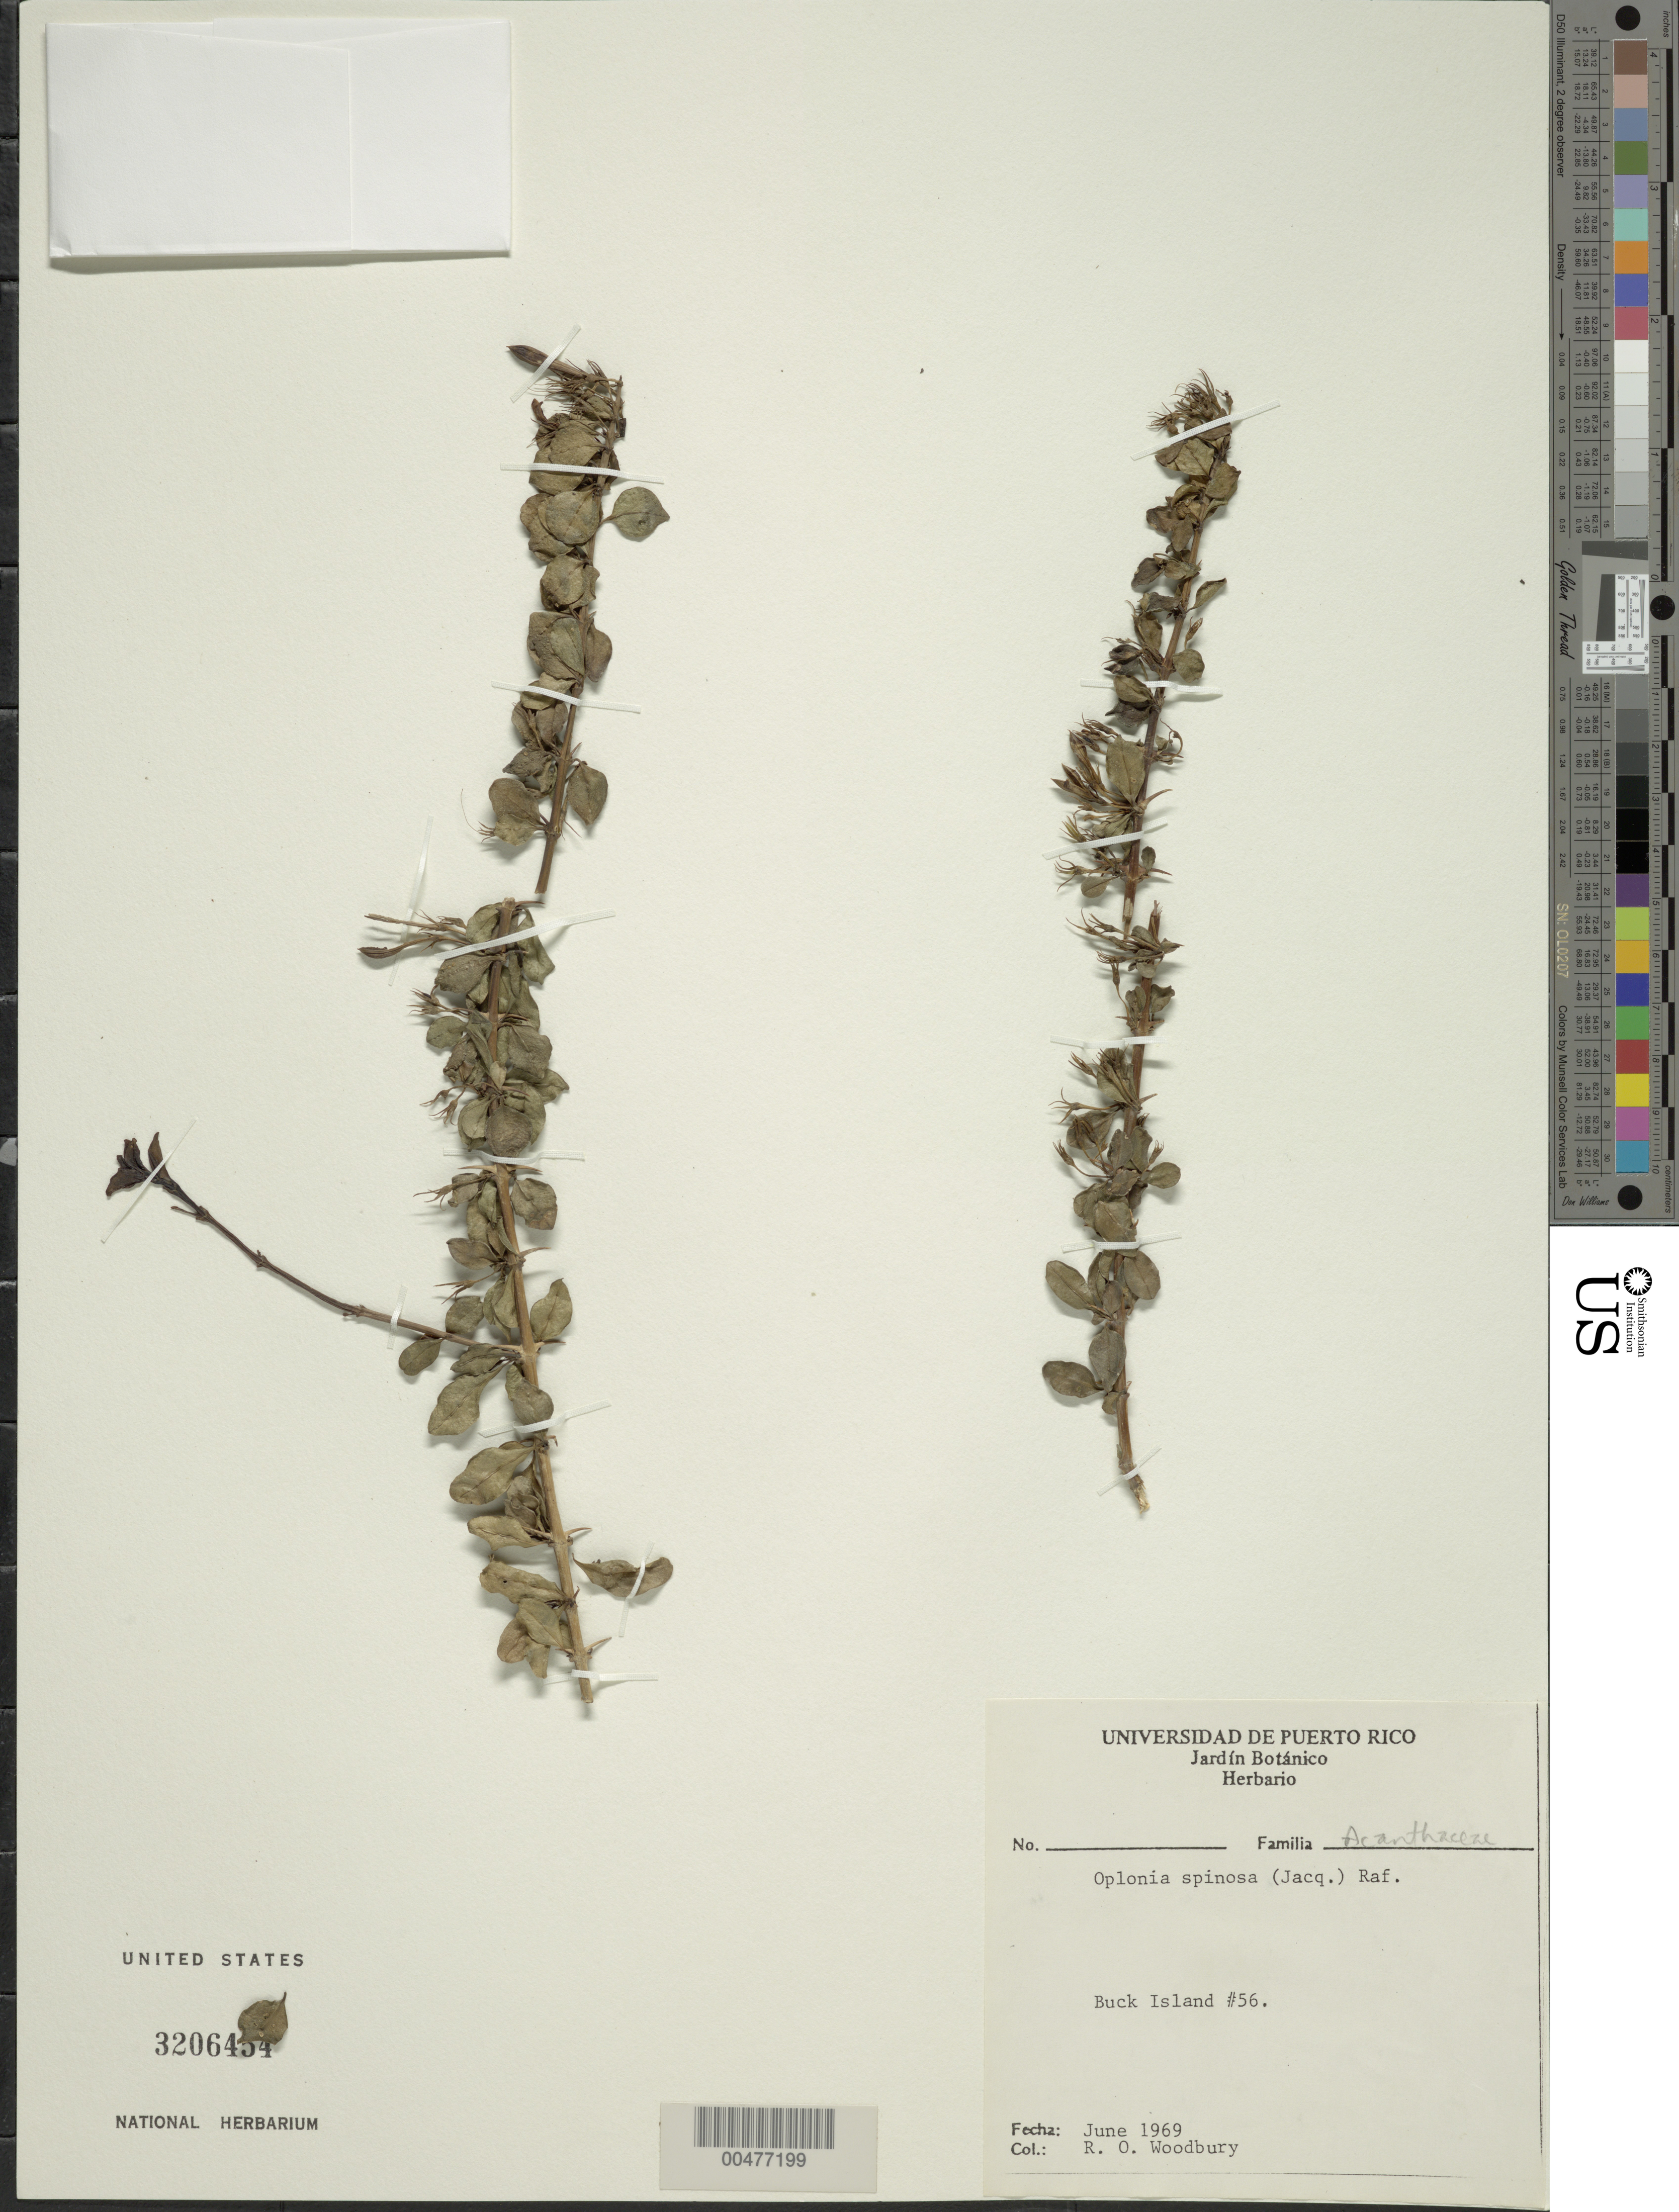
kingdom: Plantae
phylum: Tracheophyta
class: Magnoliopsida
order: Lamiales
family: Acanthaceae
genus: Oplonia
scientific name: Oplonia spinosa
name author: Raf.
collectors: R. O. Woodbury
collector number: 56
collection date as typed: Jun 1969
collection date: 1969-06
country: U.S. Virgin Islands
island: Buck Island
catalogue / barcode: US 3206454